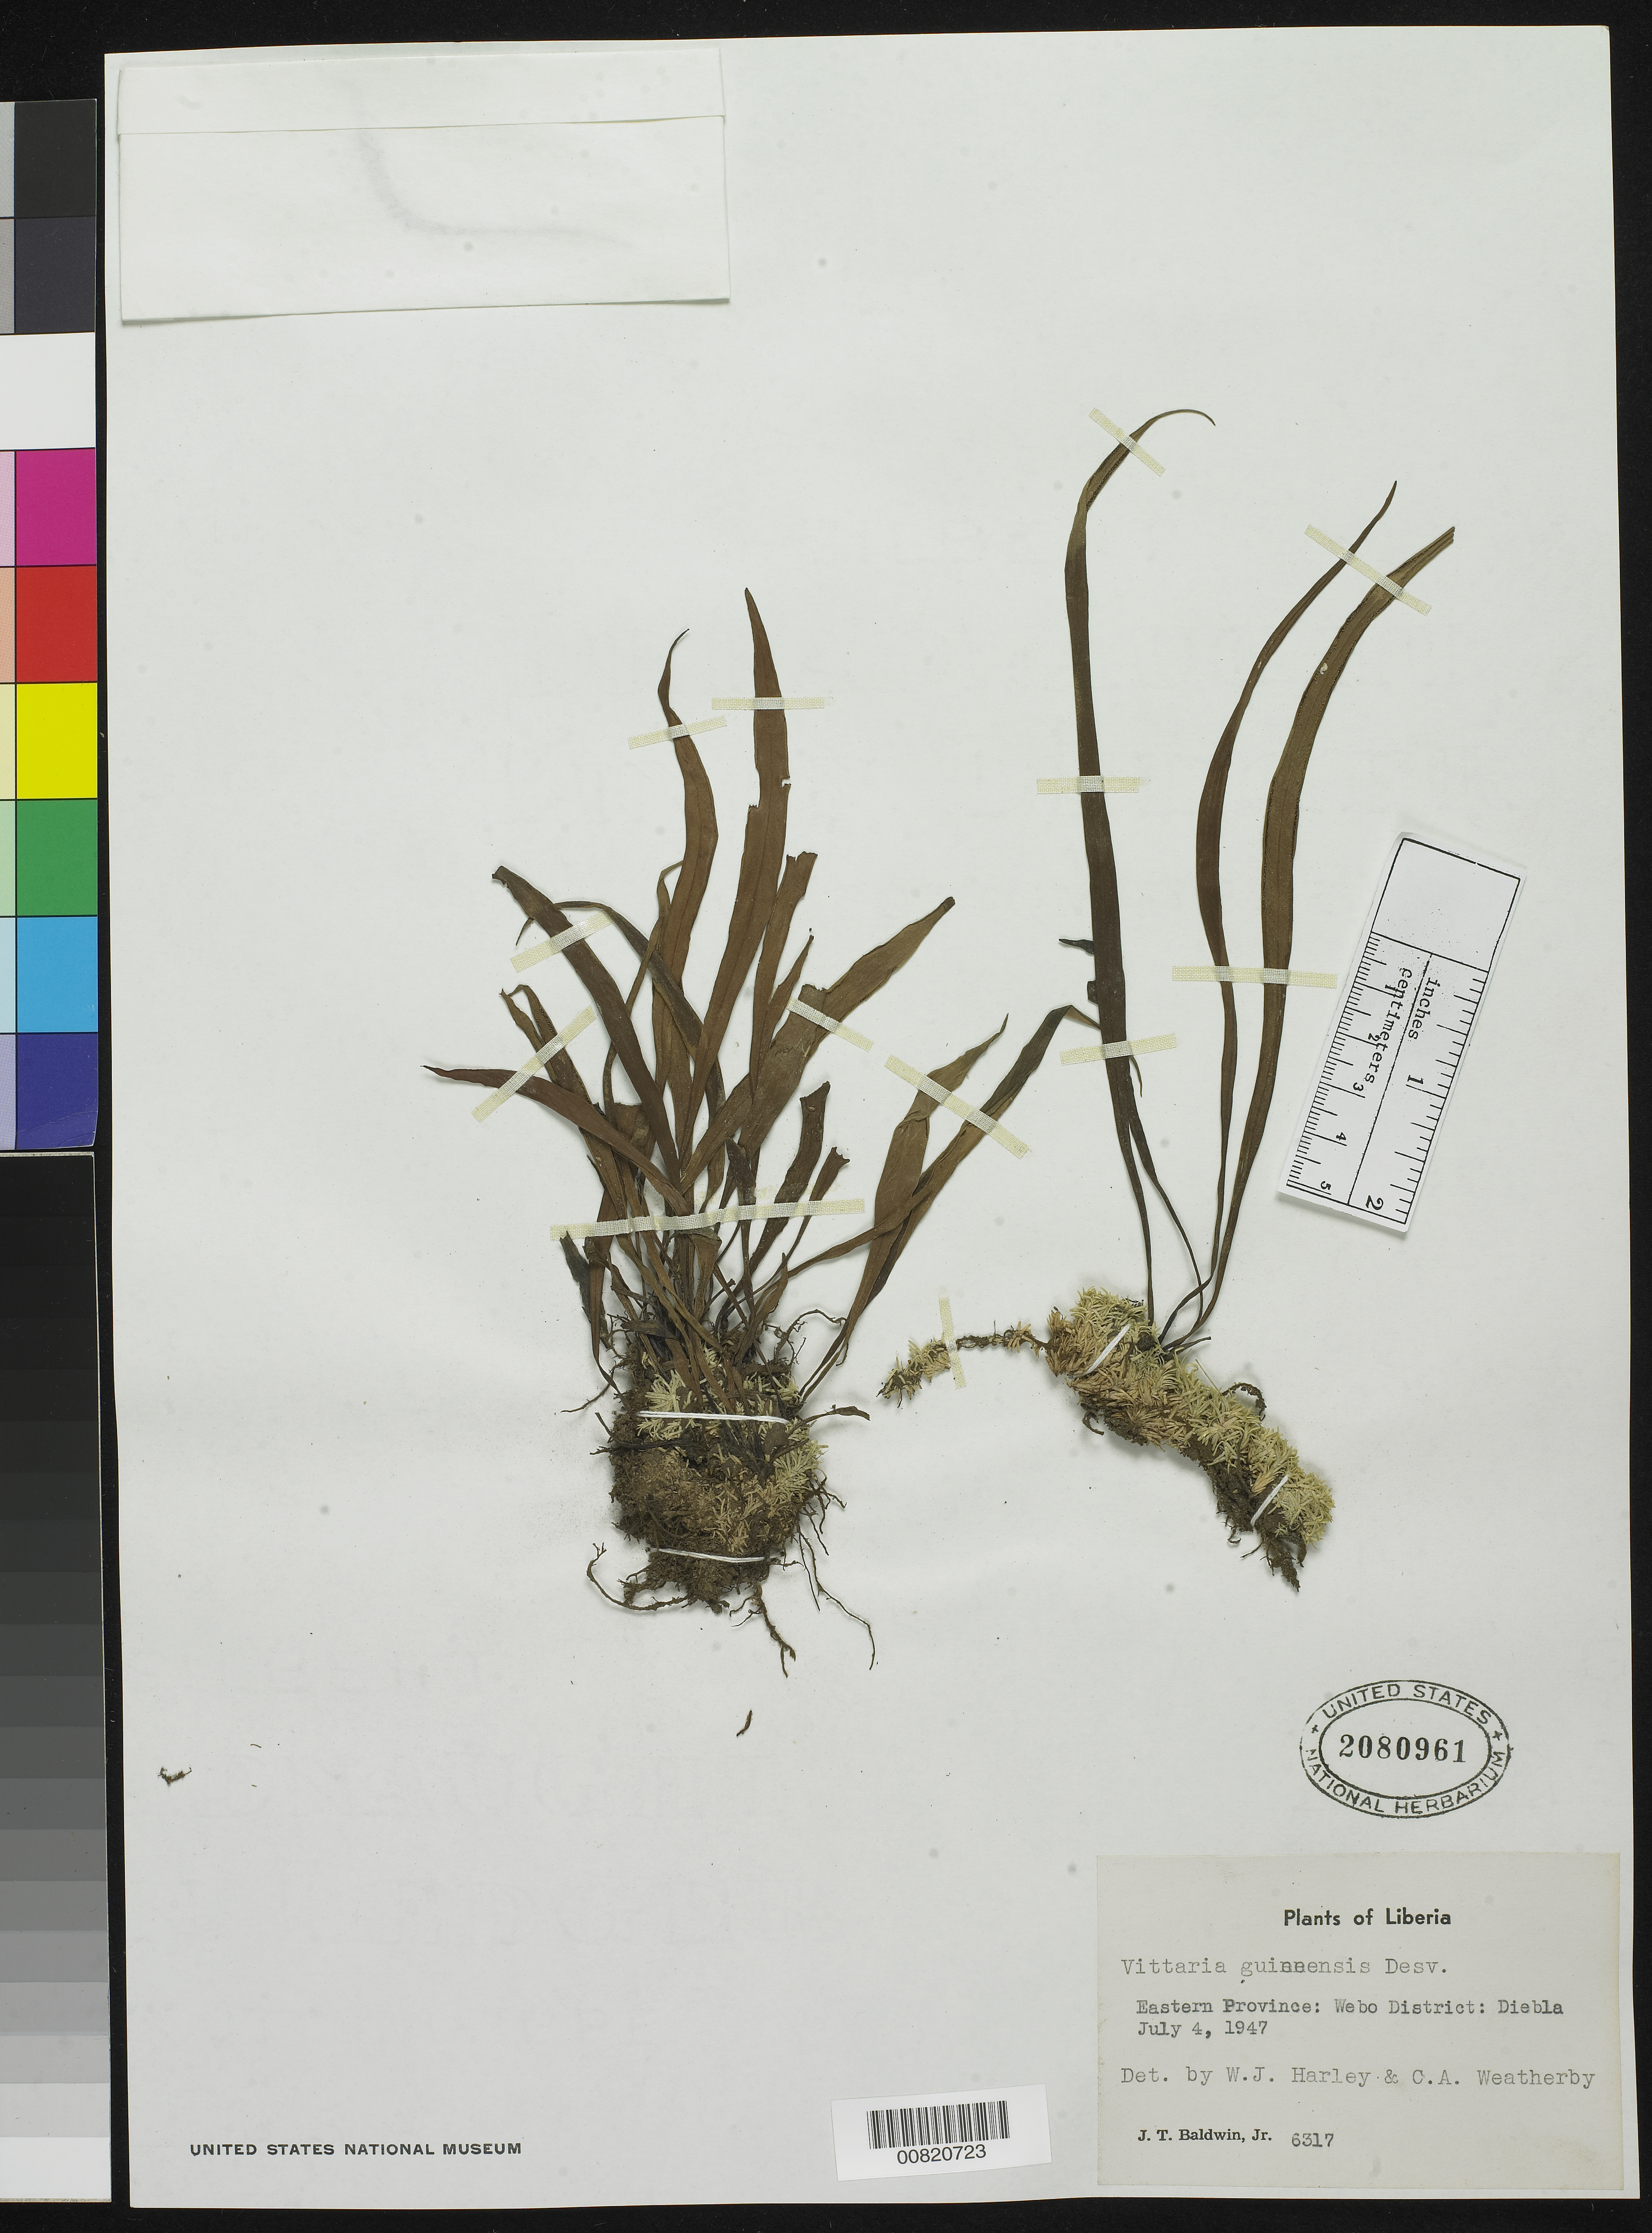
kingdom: Plantae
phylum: Tracheophyta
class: Polypodiopsida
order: Polypodiales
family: Pteridaceae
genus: Haplopteris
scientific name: Haplopteris guineensis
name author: (Desv.) E.H. Crane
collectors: J. T. Baldwin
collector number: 6317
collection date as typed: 4 Jul 1947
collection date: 1947-07-04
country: Liberia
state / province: River Gee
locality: Eastern Province: Webo District, Diebla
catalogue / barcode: US 2080961